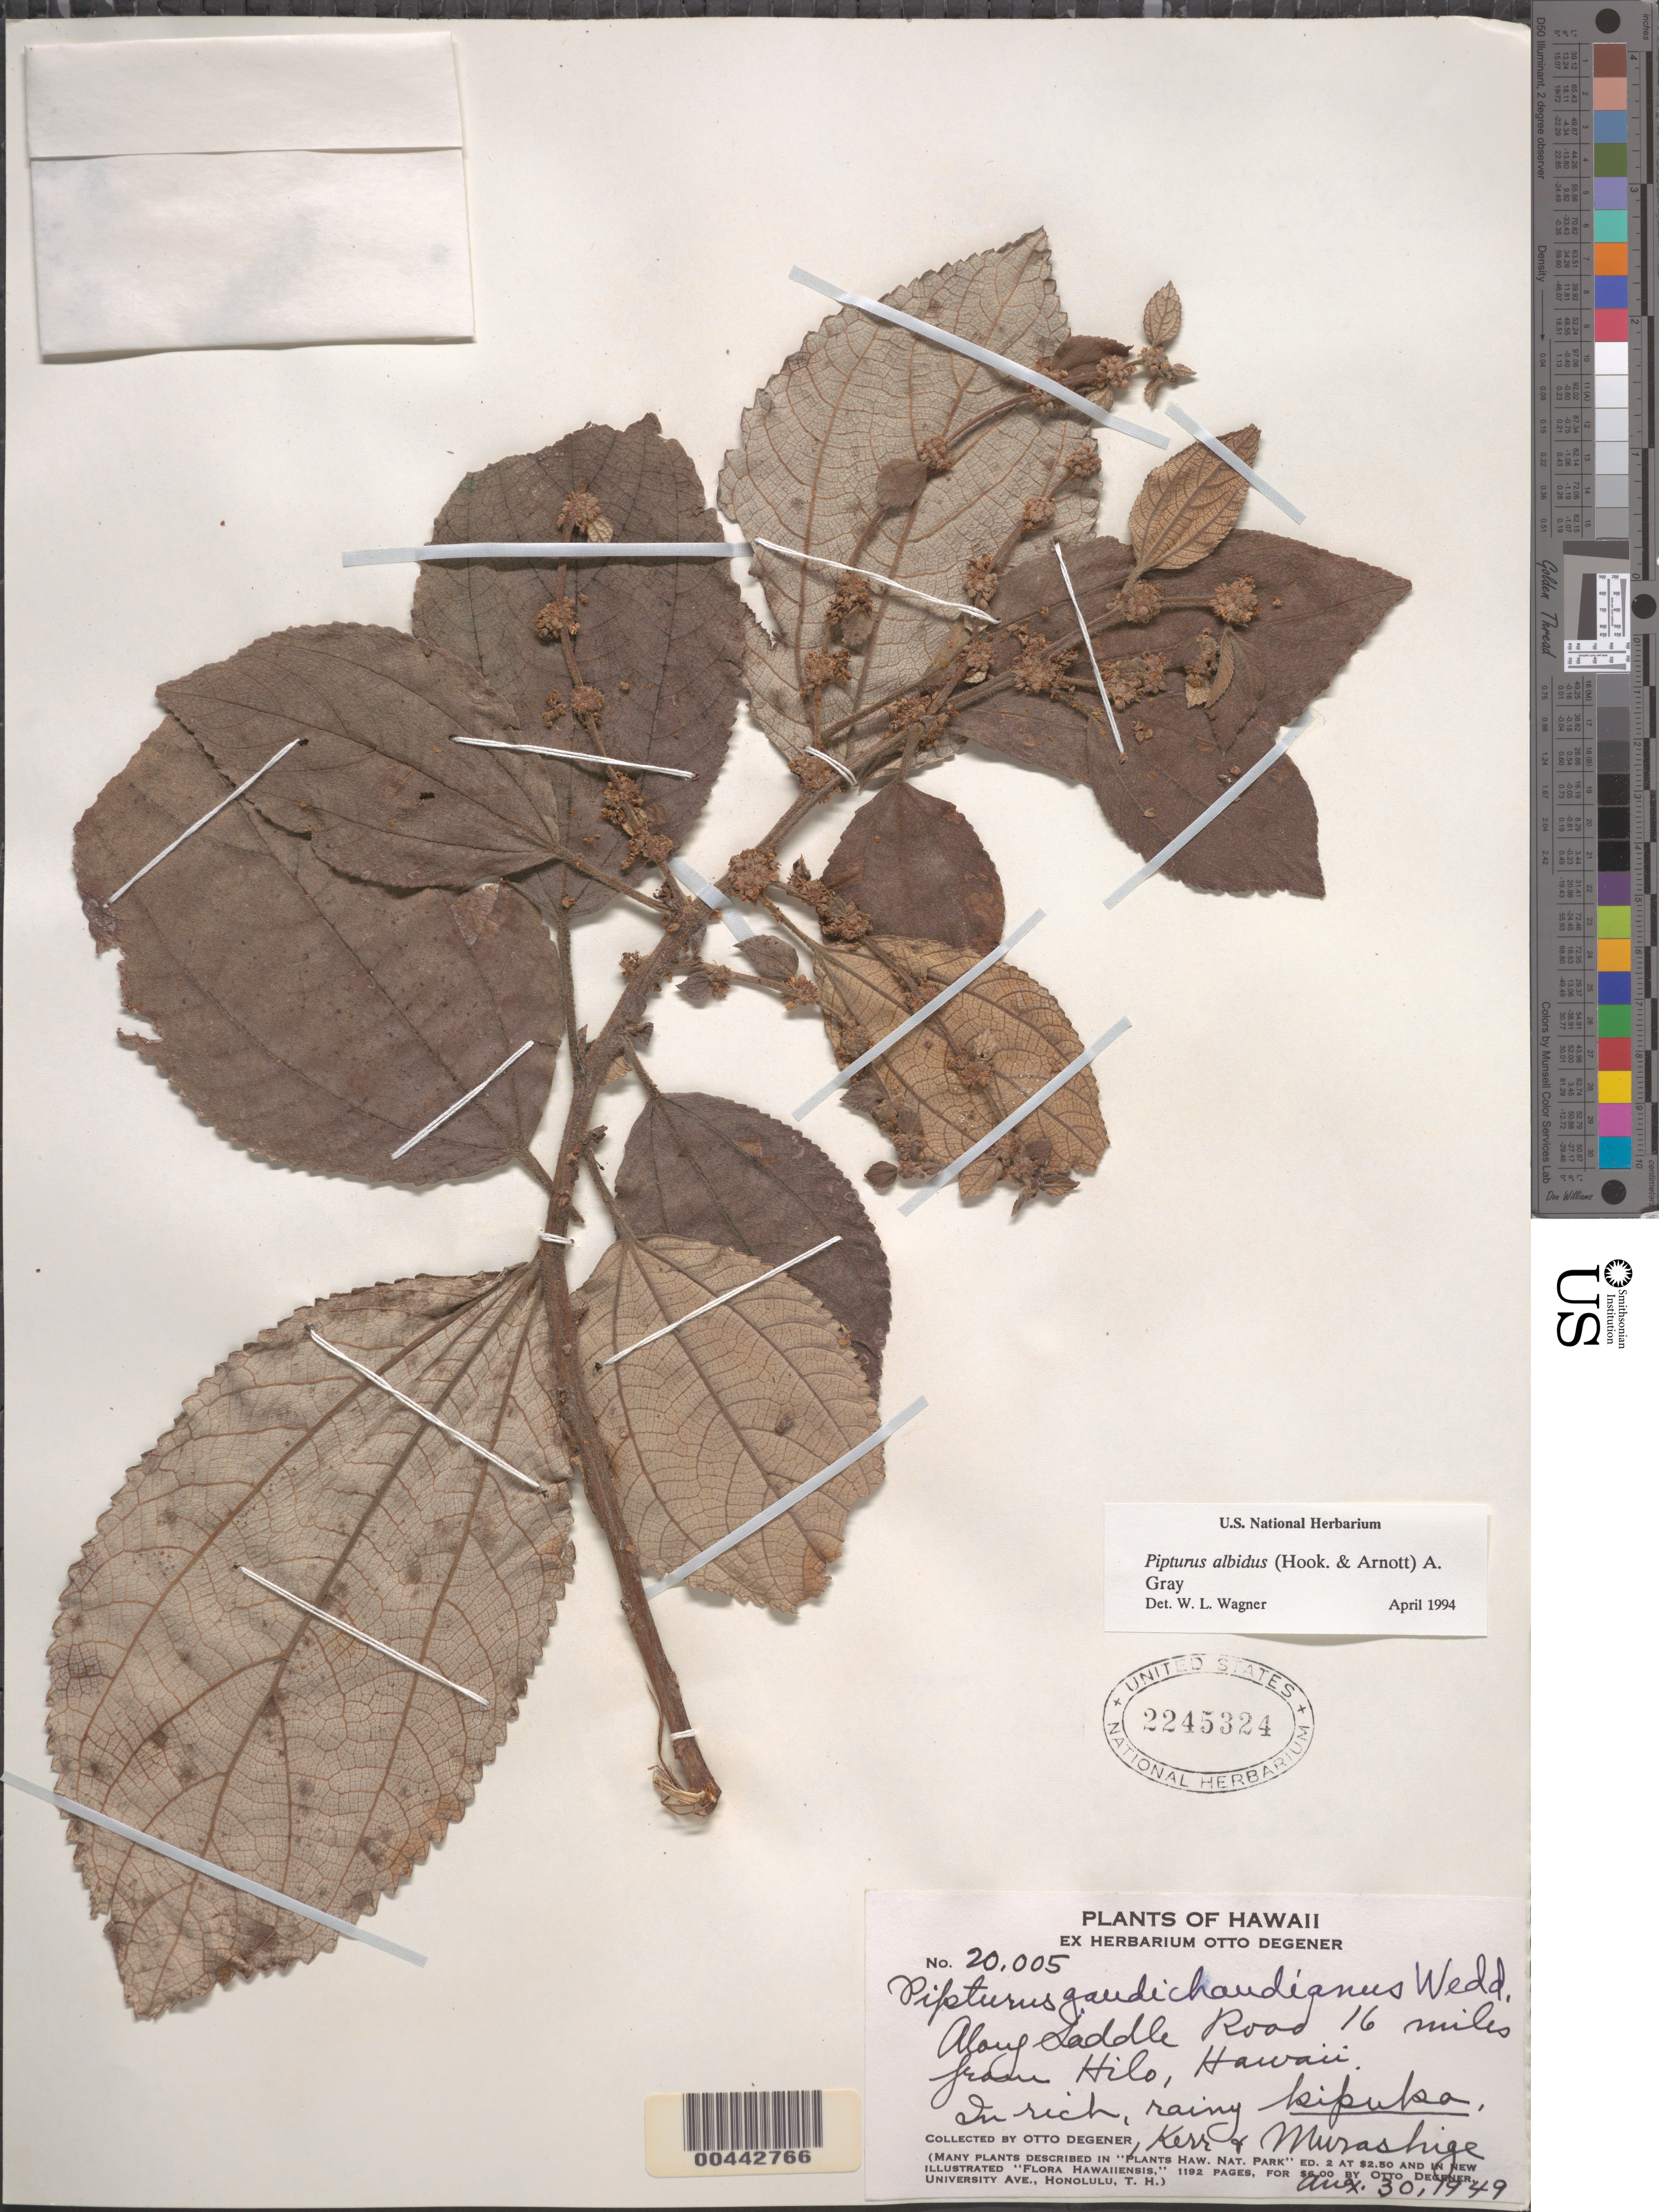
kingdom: Plantae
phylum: Tracheophyta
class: Magnoliopsida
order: Rosales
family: Urticaceae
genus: Pipturus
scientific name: Pipturus albidus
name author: (Hook. & Arn.) A. Gray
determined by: Wagner, W. L., (BOT), Smithsonian Institution - National Museum of Natural History (UNITED STATES)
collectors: O. Degener, Kerr, -- & Murashige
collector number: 20005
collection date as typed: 30 Aug 1949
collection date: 1949-08-30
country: United States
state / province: Hawaii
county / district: Hawaii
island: Hawaii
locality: Along Saddle Road 16 miles from Hilo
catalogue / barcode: US 2245324